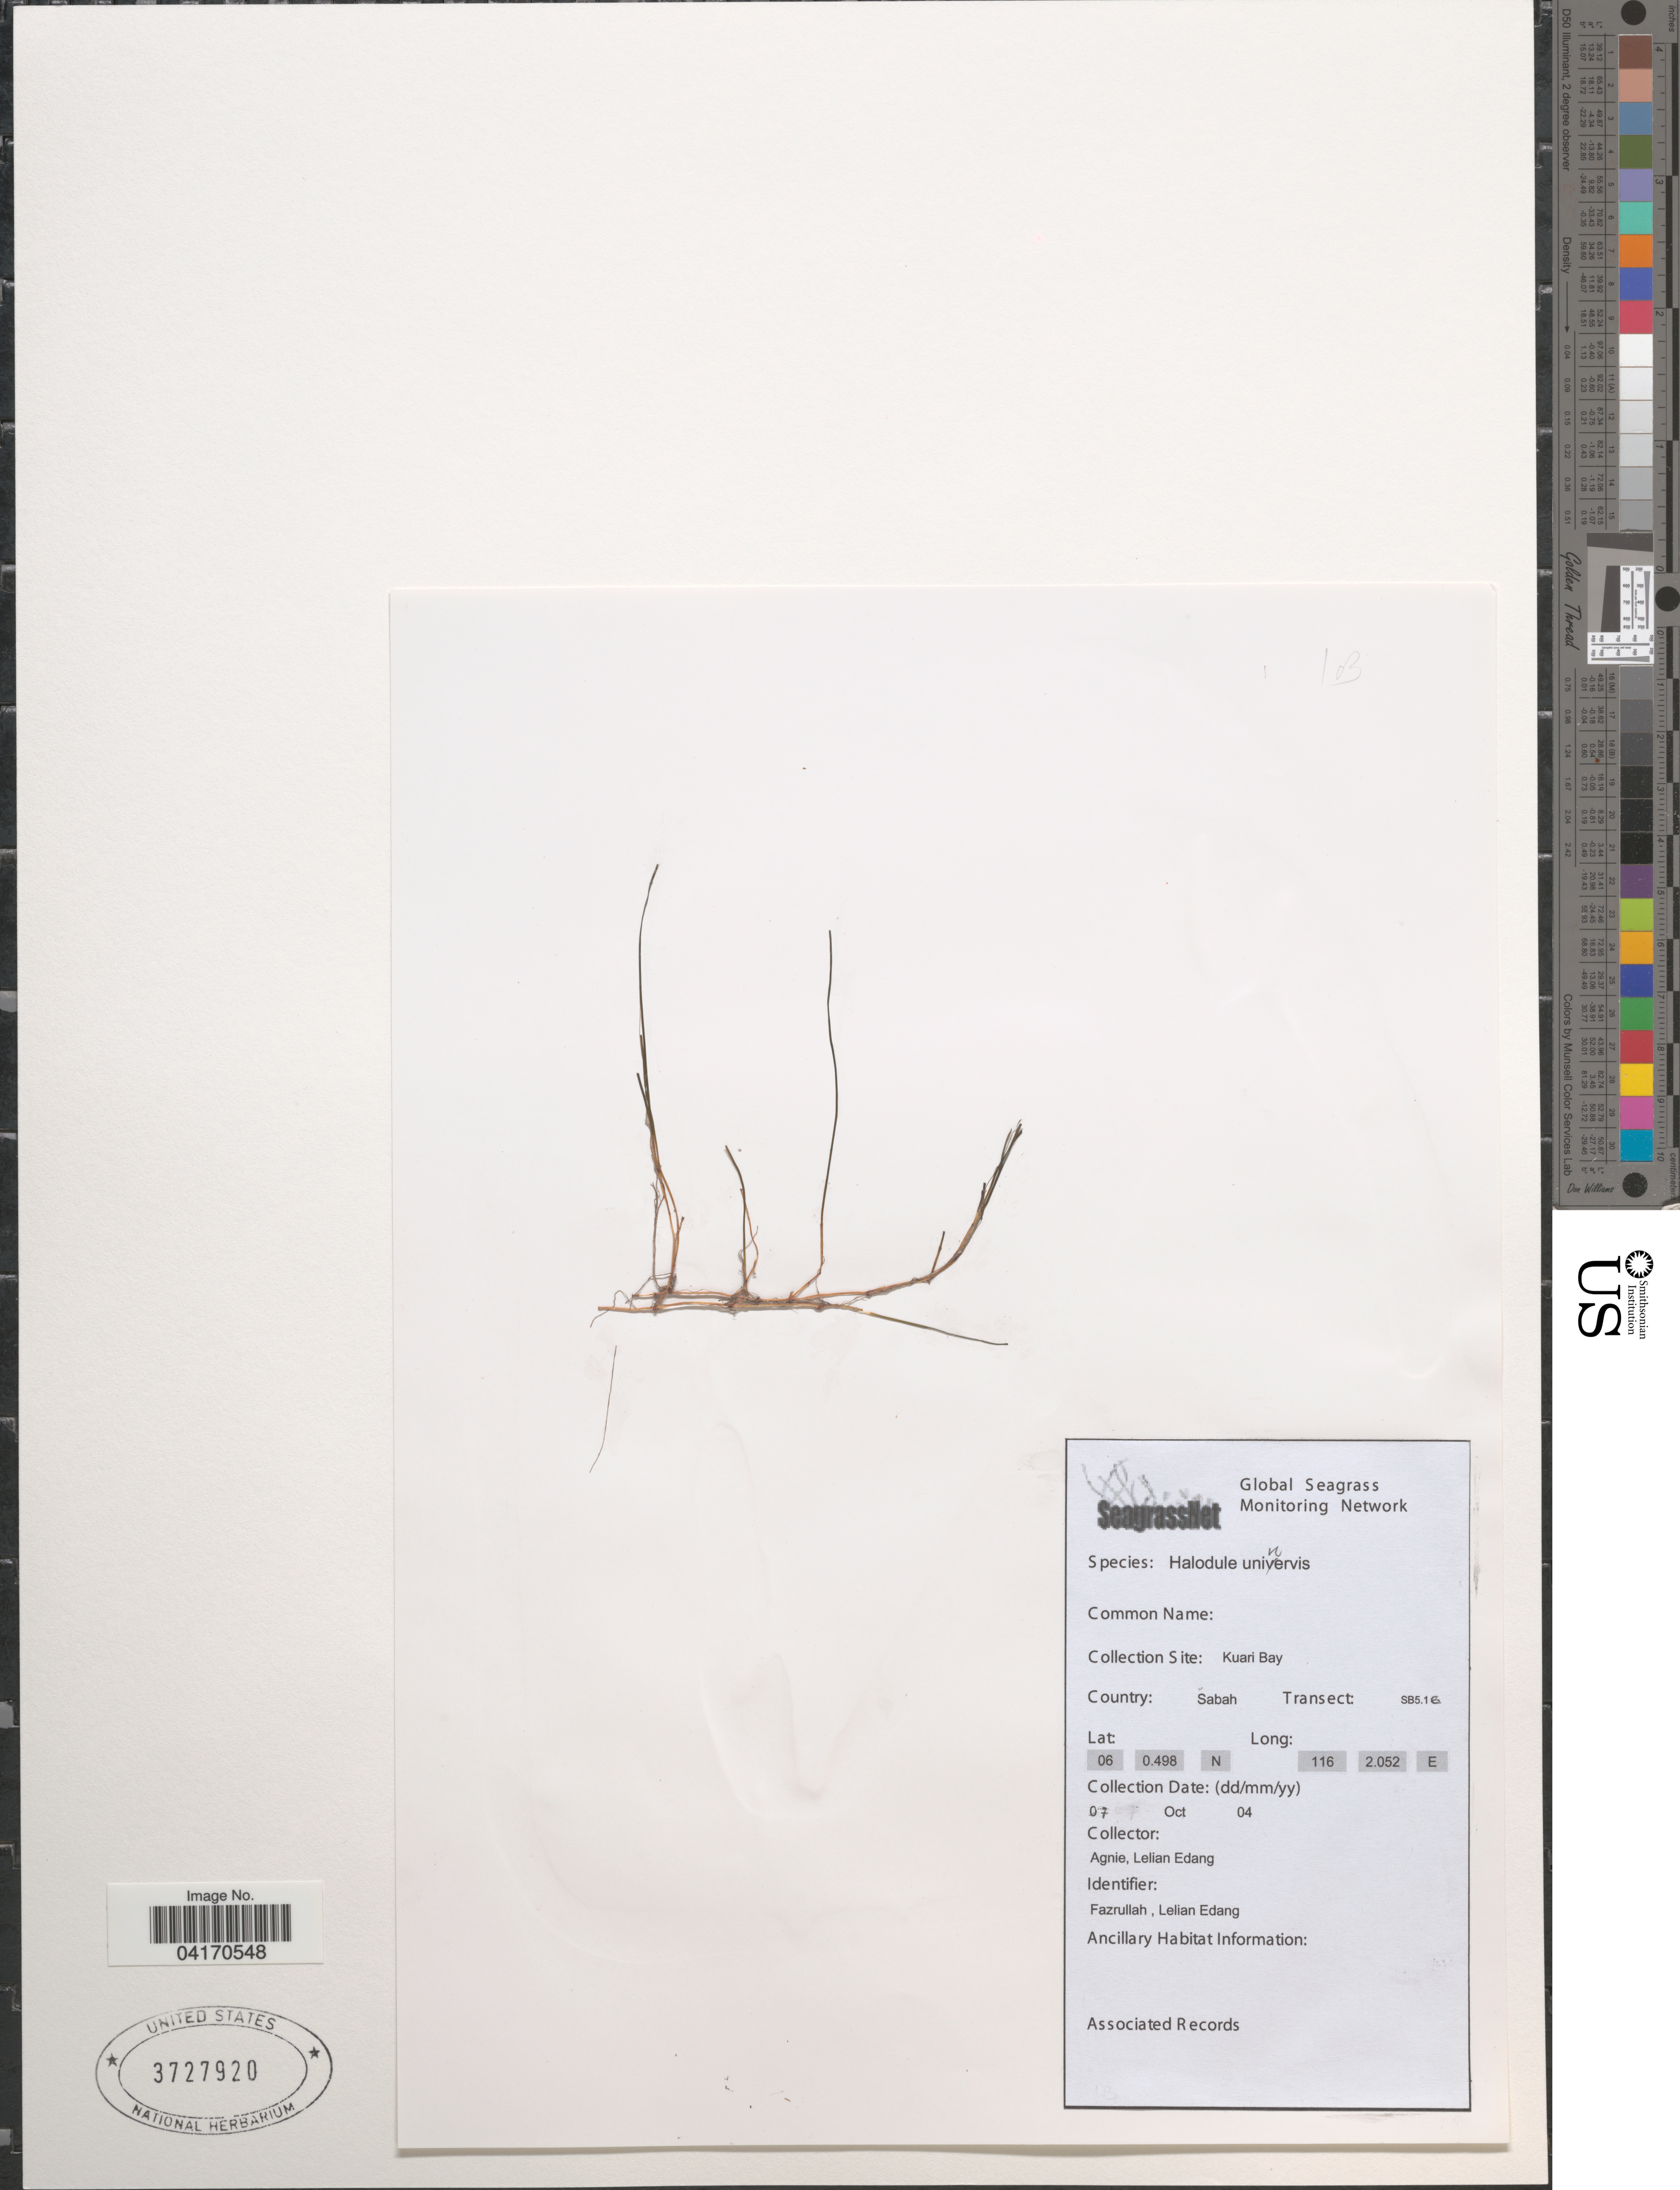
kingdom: Plantae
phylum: Tracheophyta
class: Liliopsida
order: Alismatales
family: Cymodoceaceae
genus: Halodule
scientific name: Halodule uninervis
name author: (Forssk.) Asch.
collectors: Agine & L. Edang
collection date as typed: Transcribed d/m/y: 7/10/4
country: Malaysia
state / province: Sabah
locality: Collection Site: Kuari Bay. Country: Sabah. Transect: SB5.1B.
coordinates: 06 0.498, 116 2.052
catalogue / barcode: US 3727920